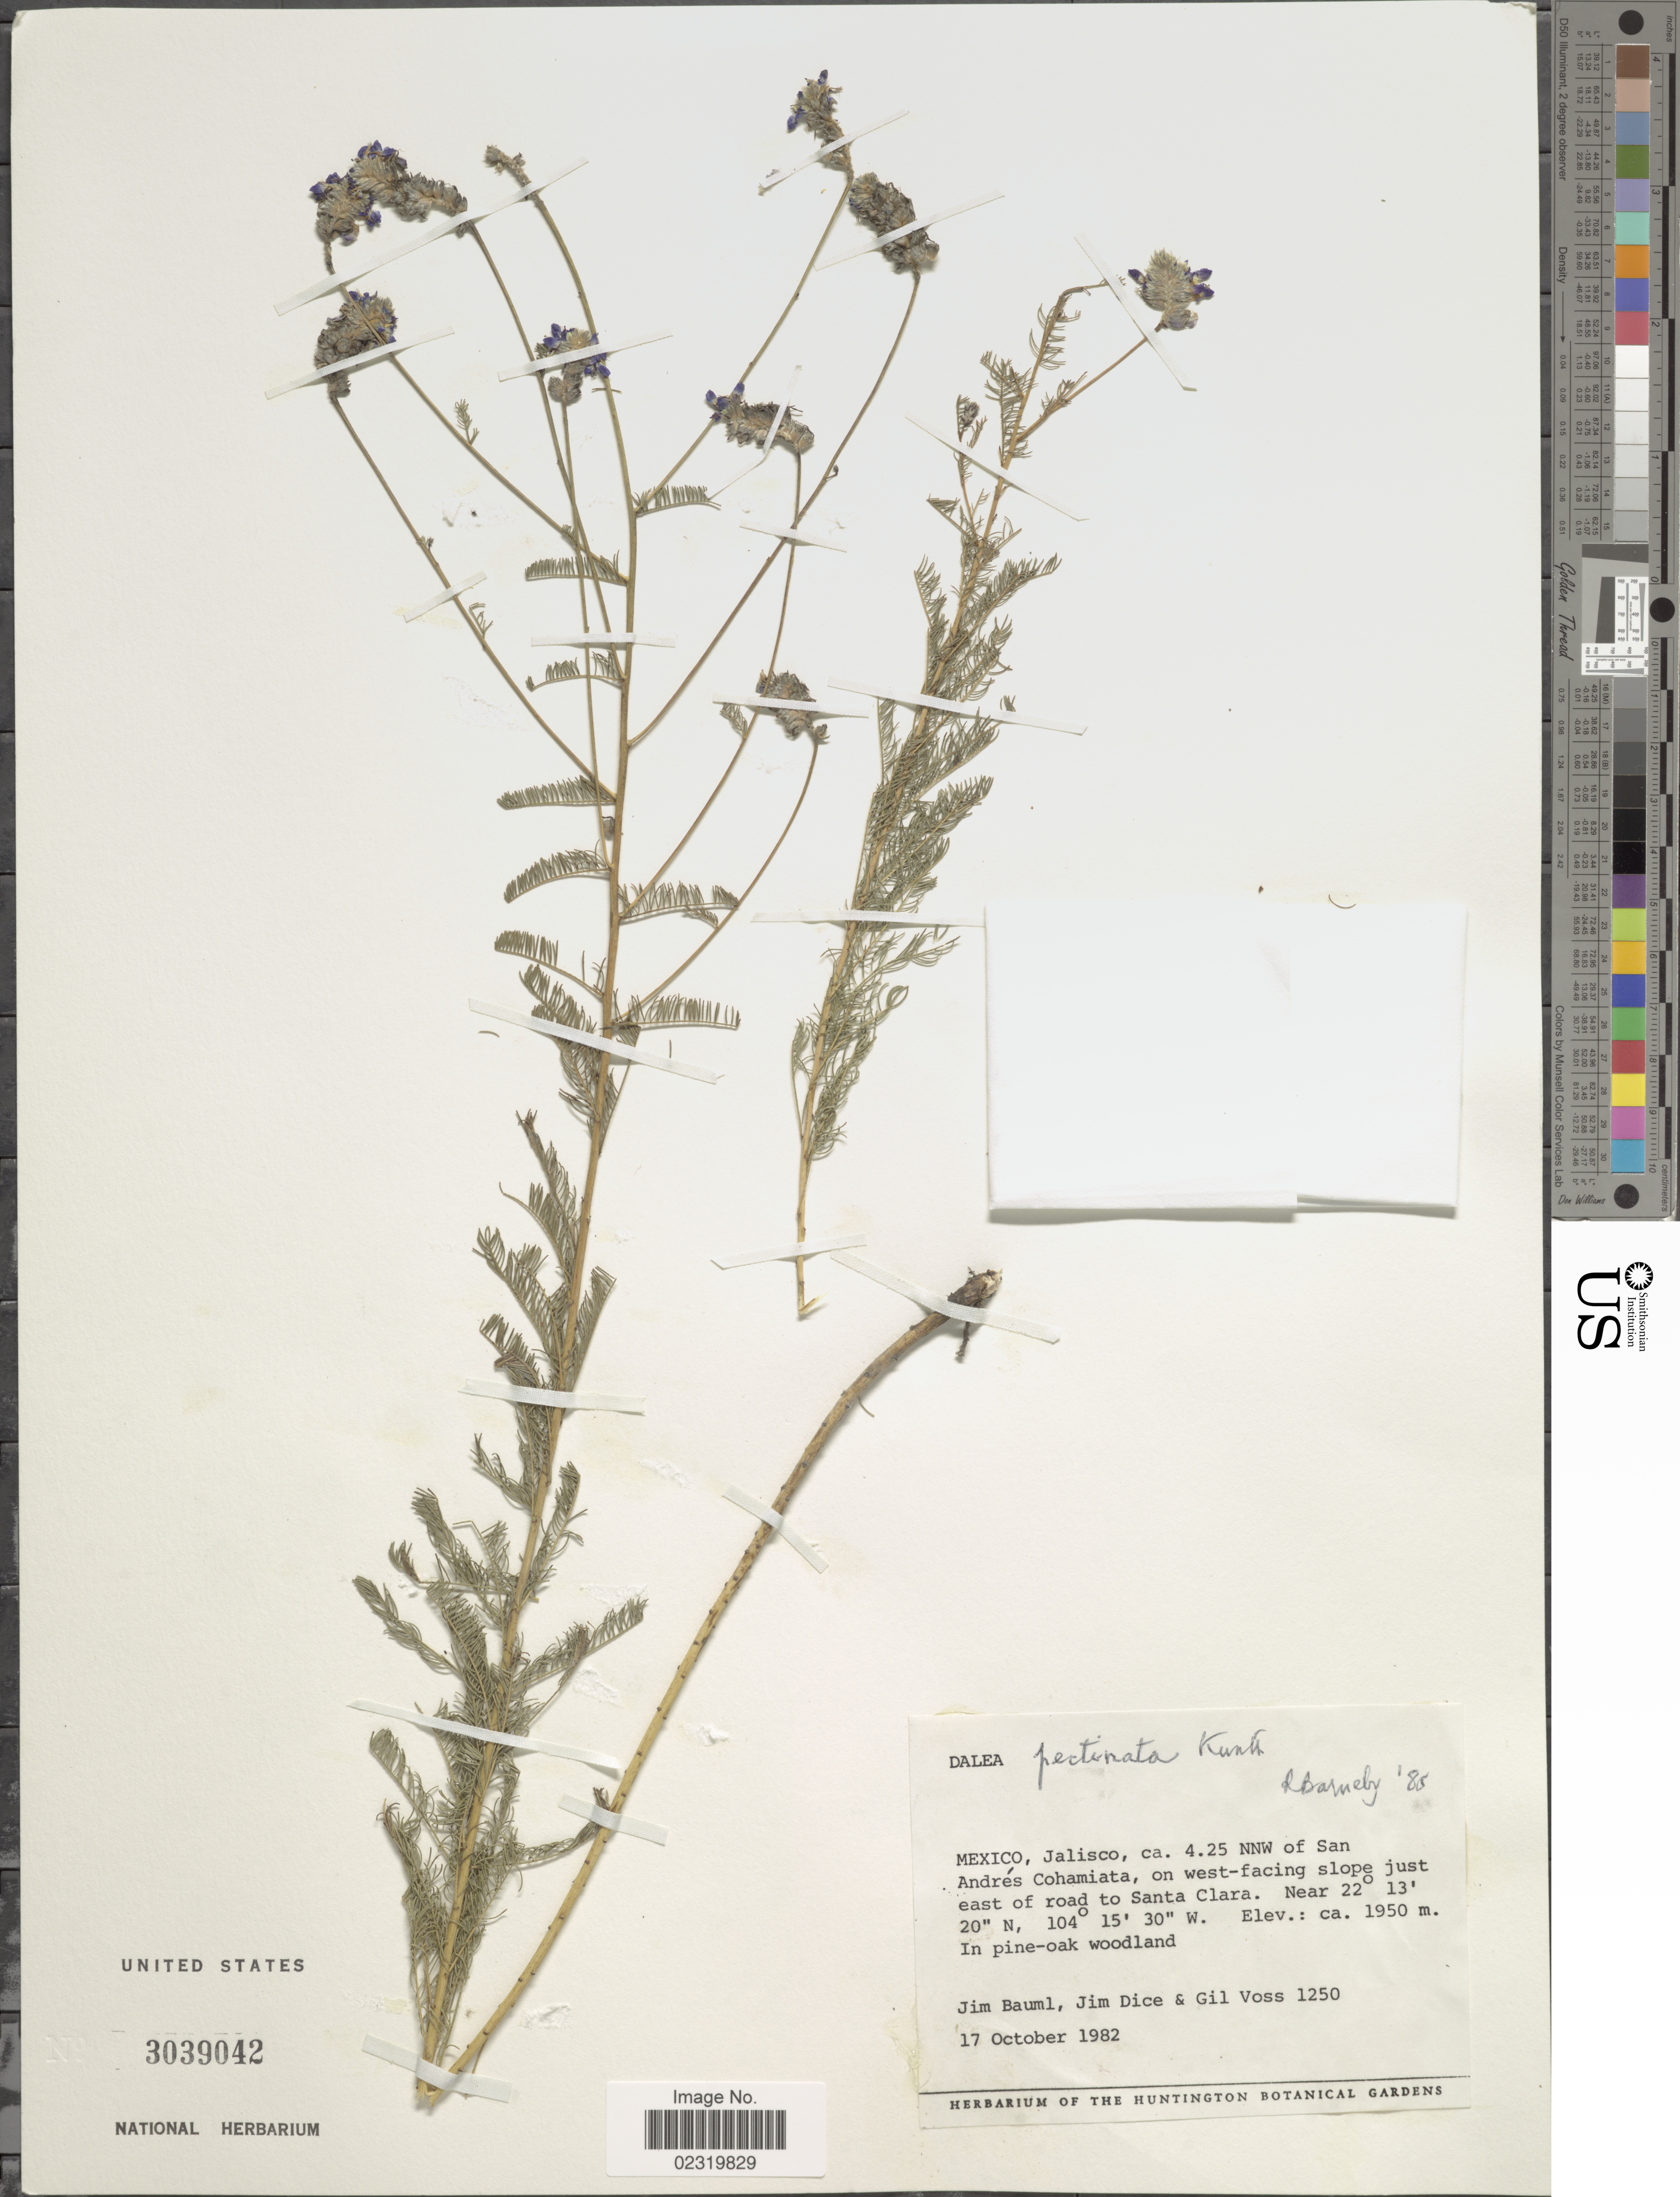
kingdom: Plantae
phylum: Tracheophyta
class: Magnoliopsida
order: Fabales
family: Fabaceae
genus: Dalea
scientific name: Dalea pectinata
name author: Kunth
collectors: J. Bauml, J. Dice & G. Voss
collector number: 1250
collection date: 1982-10-17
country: Mexico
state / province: Jalisco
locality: Ca. 4.25 NNW of San Andrés Cohamiata, on west-facing slope just east road of road to Santa Clara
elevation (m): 1950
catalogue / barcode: US 3039042